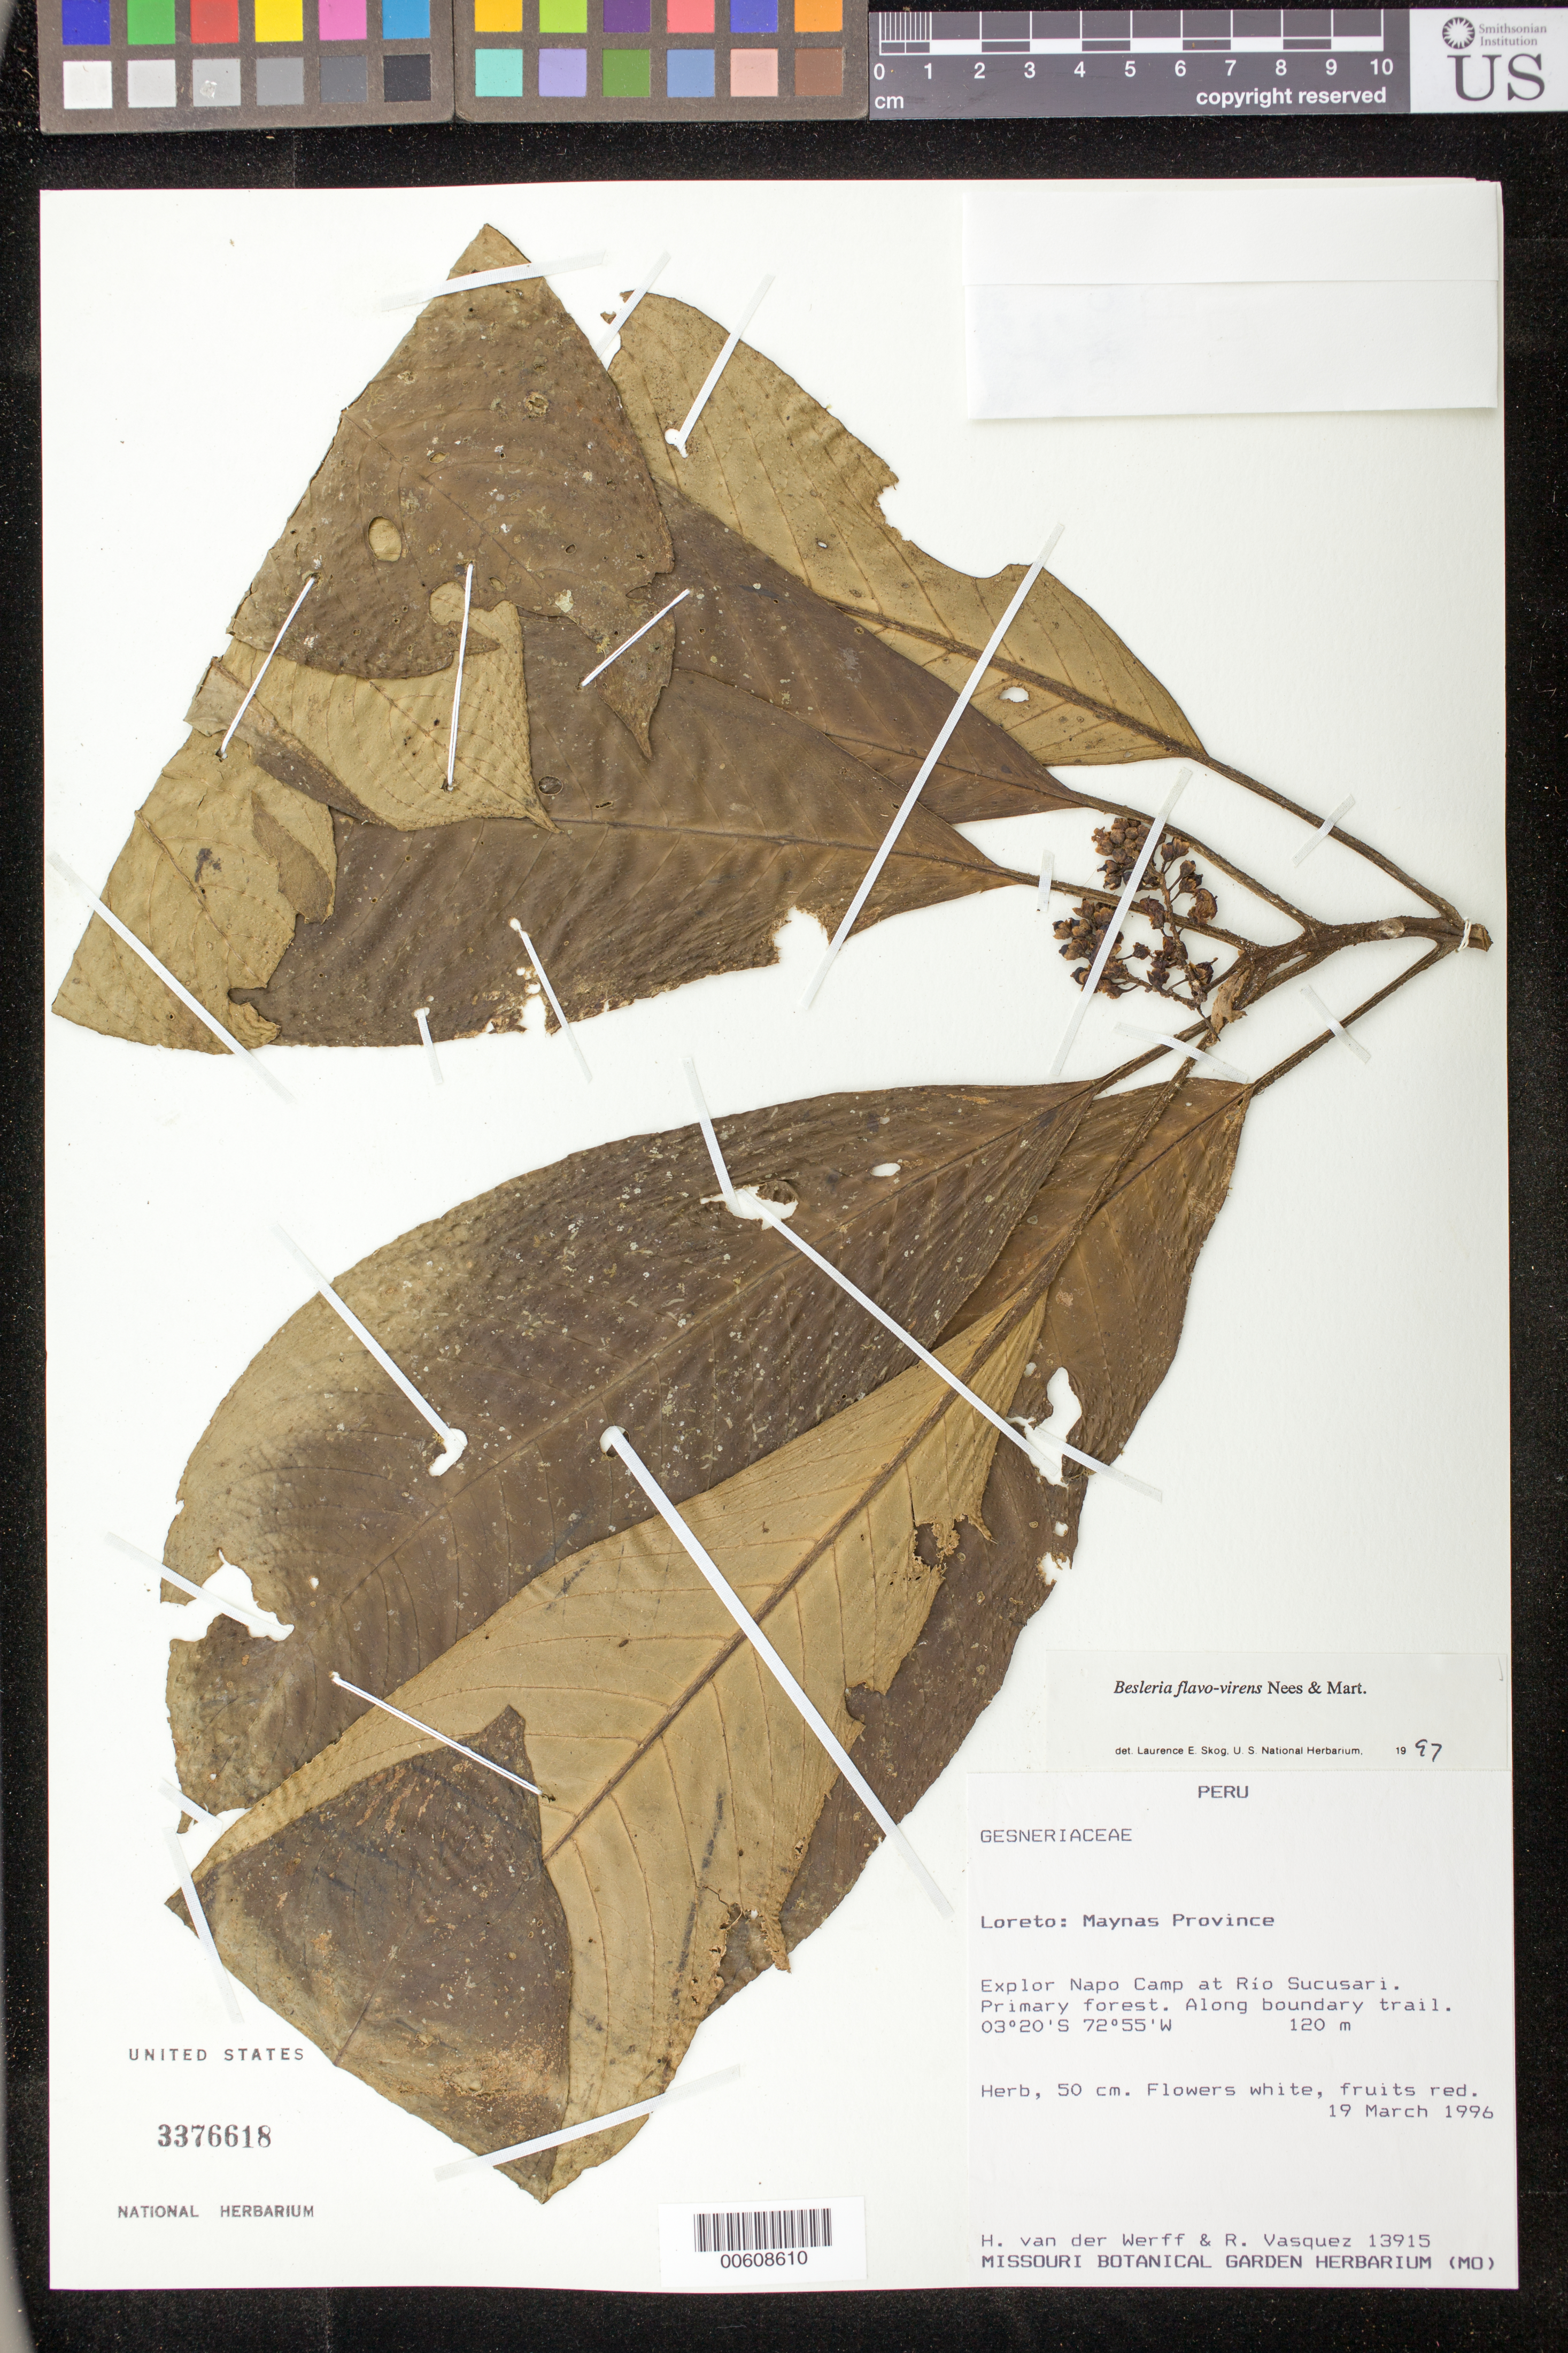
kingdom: Plantae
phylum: Tracheophyta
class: Magnoliopsida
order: Lamiales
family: Gesneriaceae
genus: Besleria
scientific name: Besleria flavo-virens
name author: Nees & Mart.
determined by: Skog, Laurence E.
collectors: H. van der Werff & R. Vásquez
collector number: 13915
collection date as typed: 19 Mar 1996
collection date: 1996-03-19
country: Peru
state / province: Loreto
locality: Prov. Maynas; Explor Napo Camp at Río Sucusari; along boundary trail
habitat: Primary forest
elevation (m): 120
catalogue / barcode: US 3376618